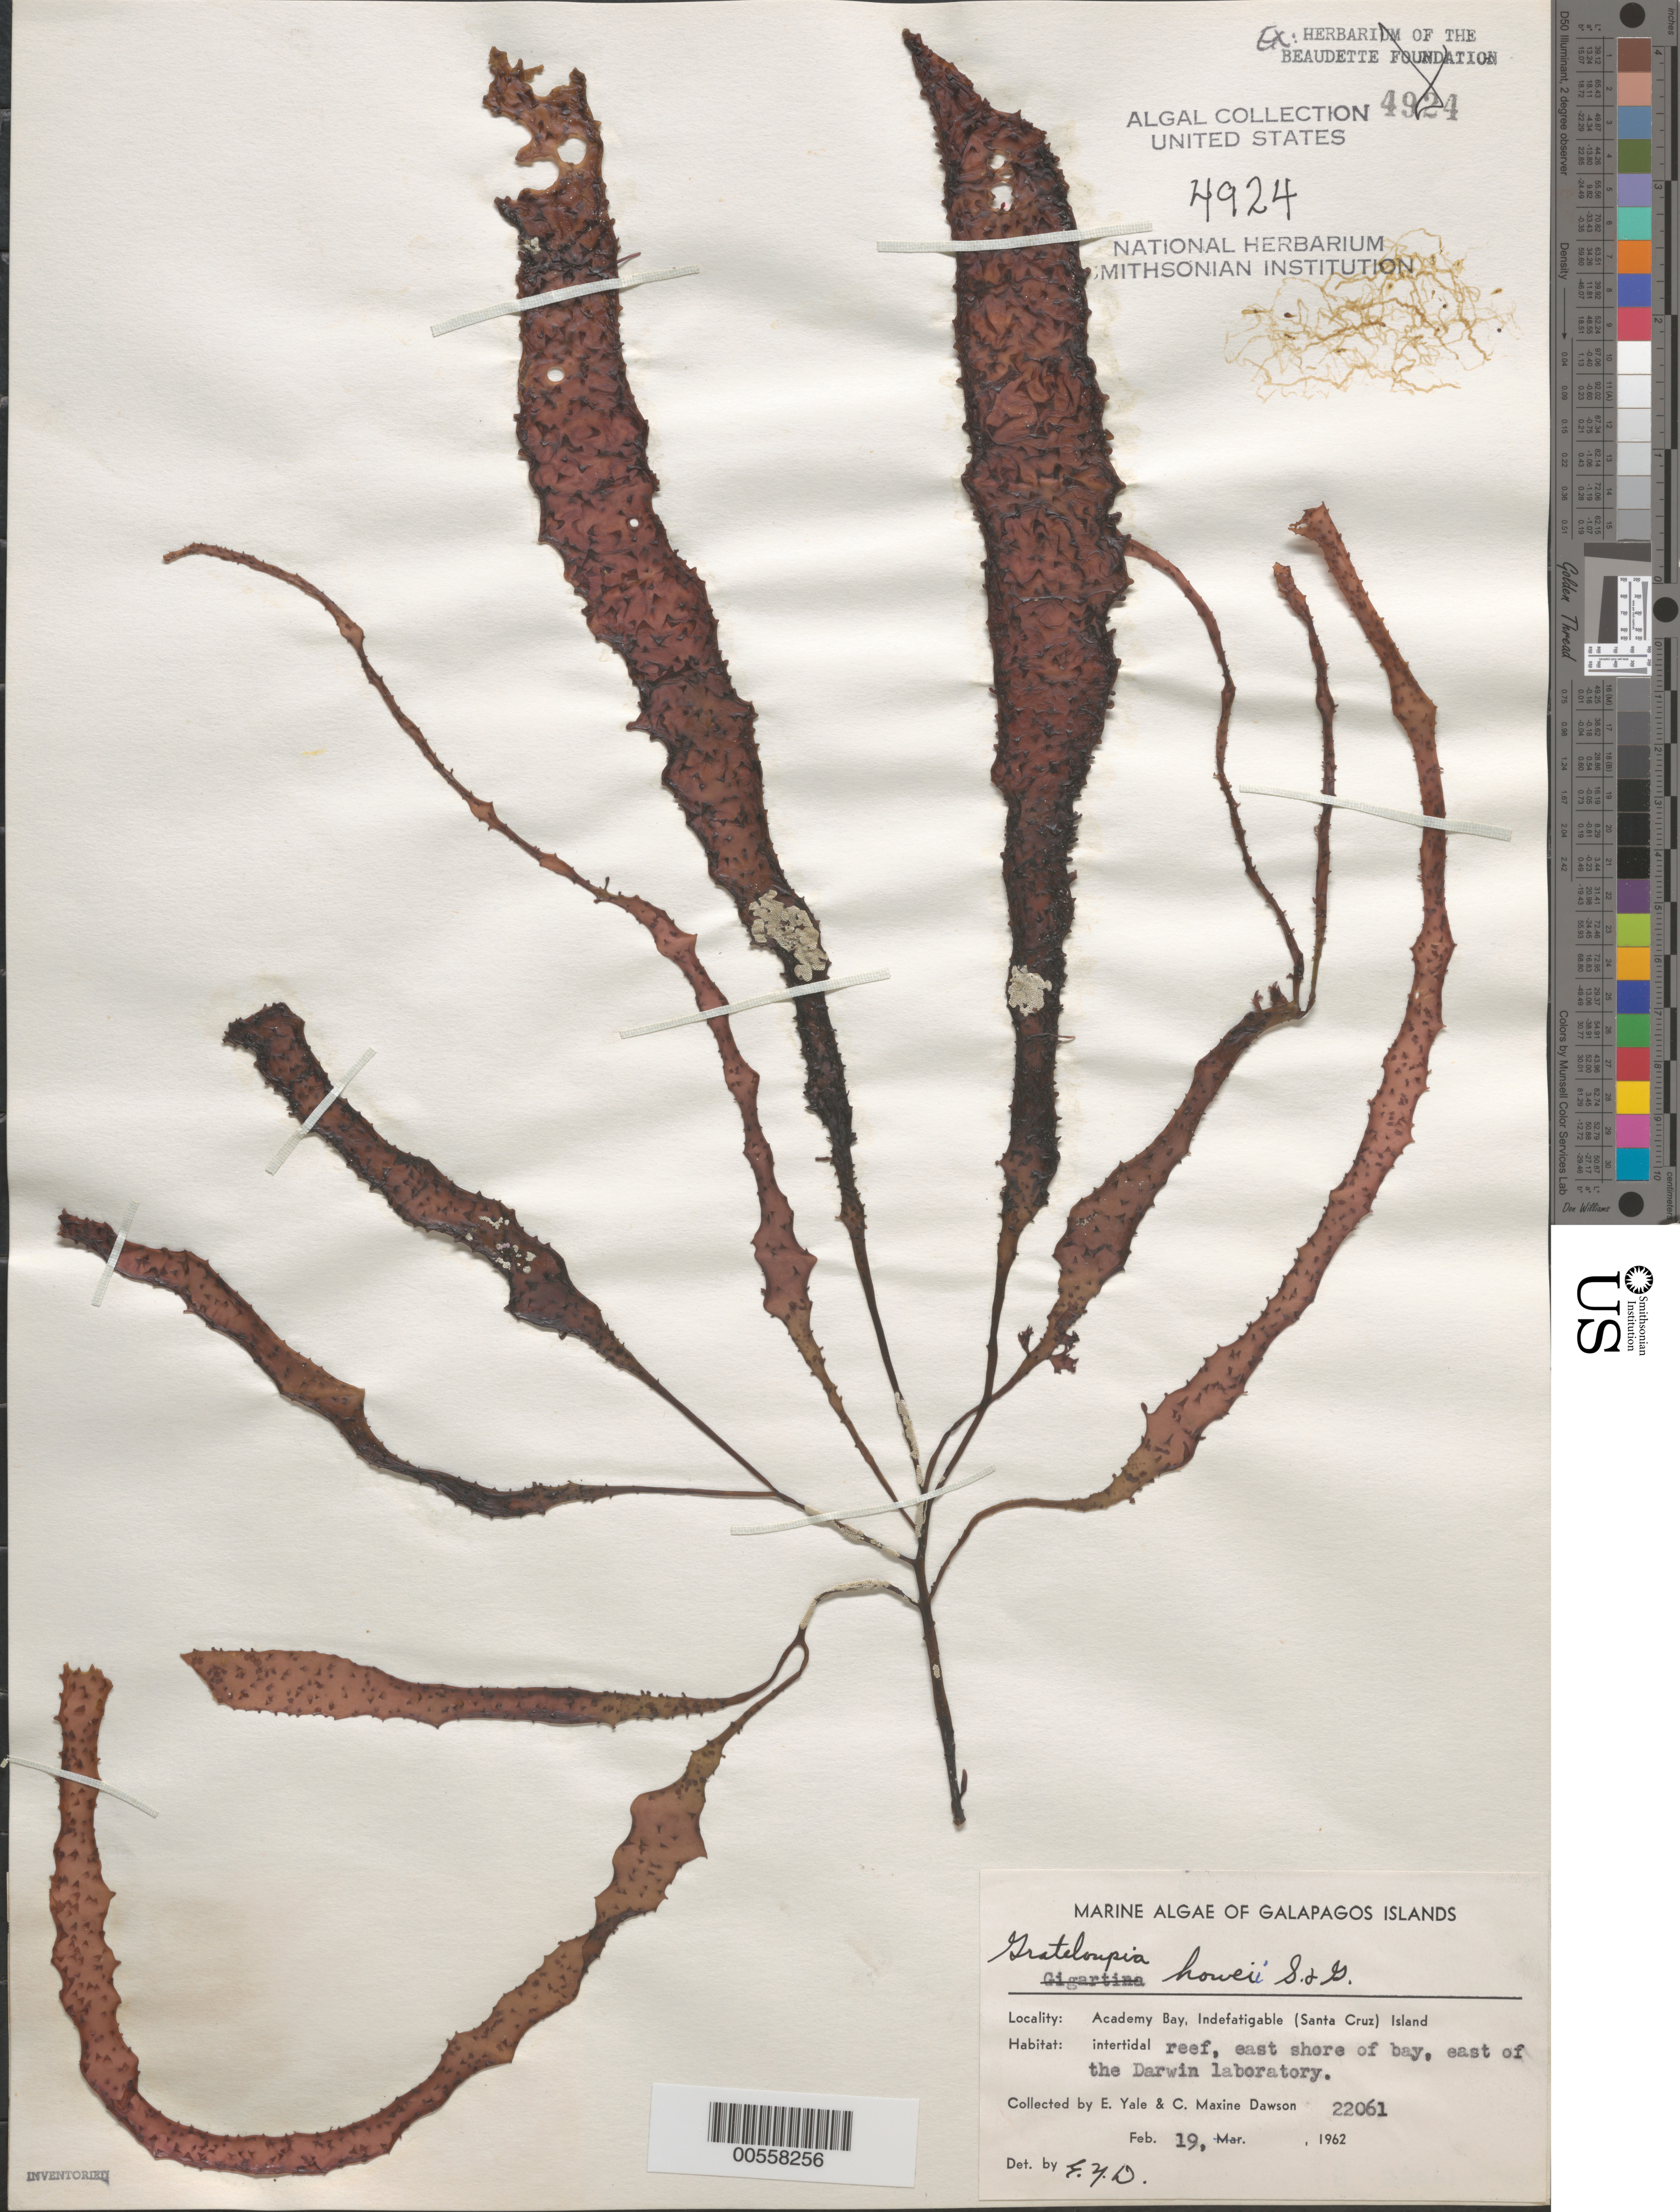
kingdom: Plantae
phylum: Rhodophyta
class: Florideophyceae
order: Halymeniales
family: Halymeniaceae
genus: Grateloupia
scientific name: Grateloupia howeii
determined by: Dawson, E. Y.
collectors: E. Y. Dawson & C. M. Dawson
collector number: EYD 22061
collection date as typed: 19 Feb 1962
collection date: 1962-02-19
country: Ecuador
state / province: Colón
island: Santa Cruz [Indefatigable, Chaves]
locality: Academy Bay east of Darwin Station (Darwin Laboratory)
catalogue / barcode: US 4924